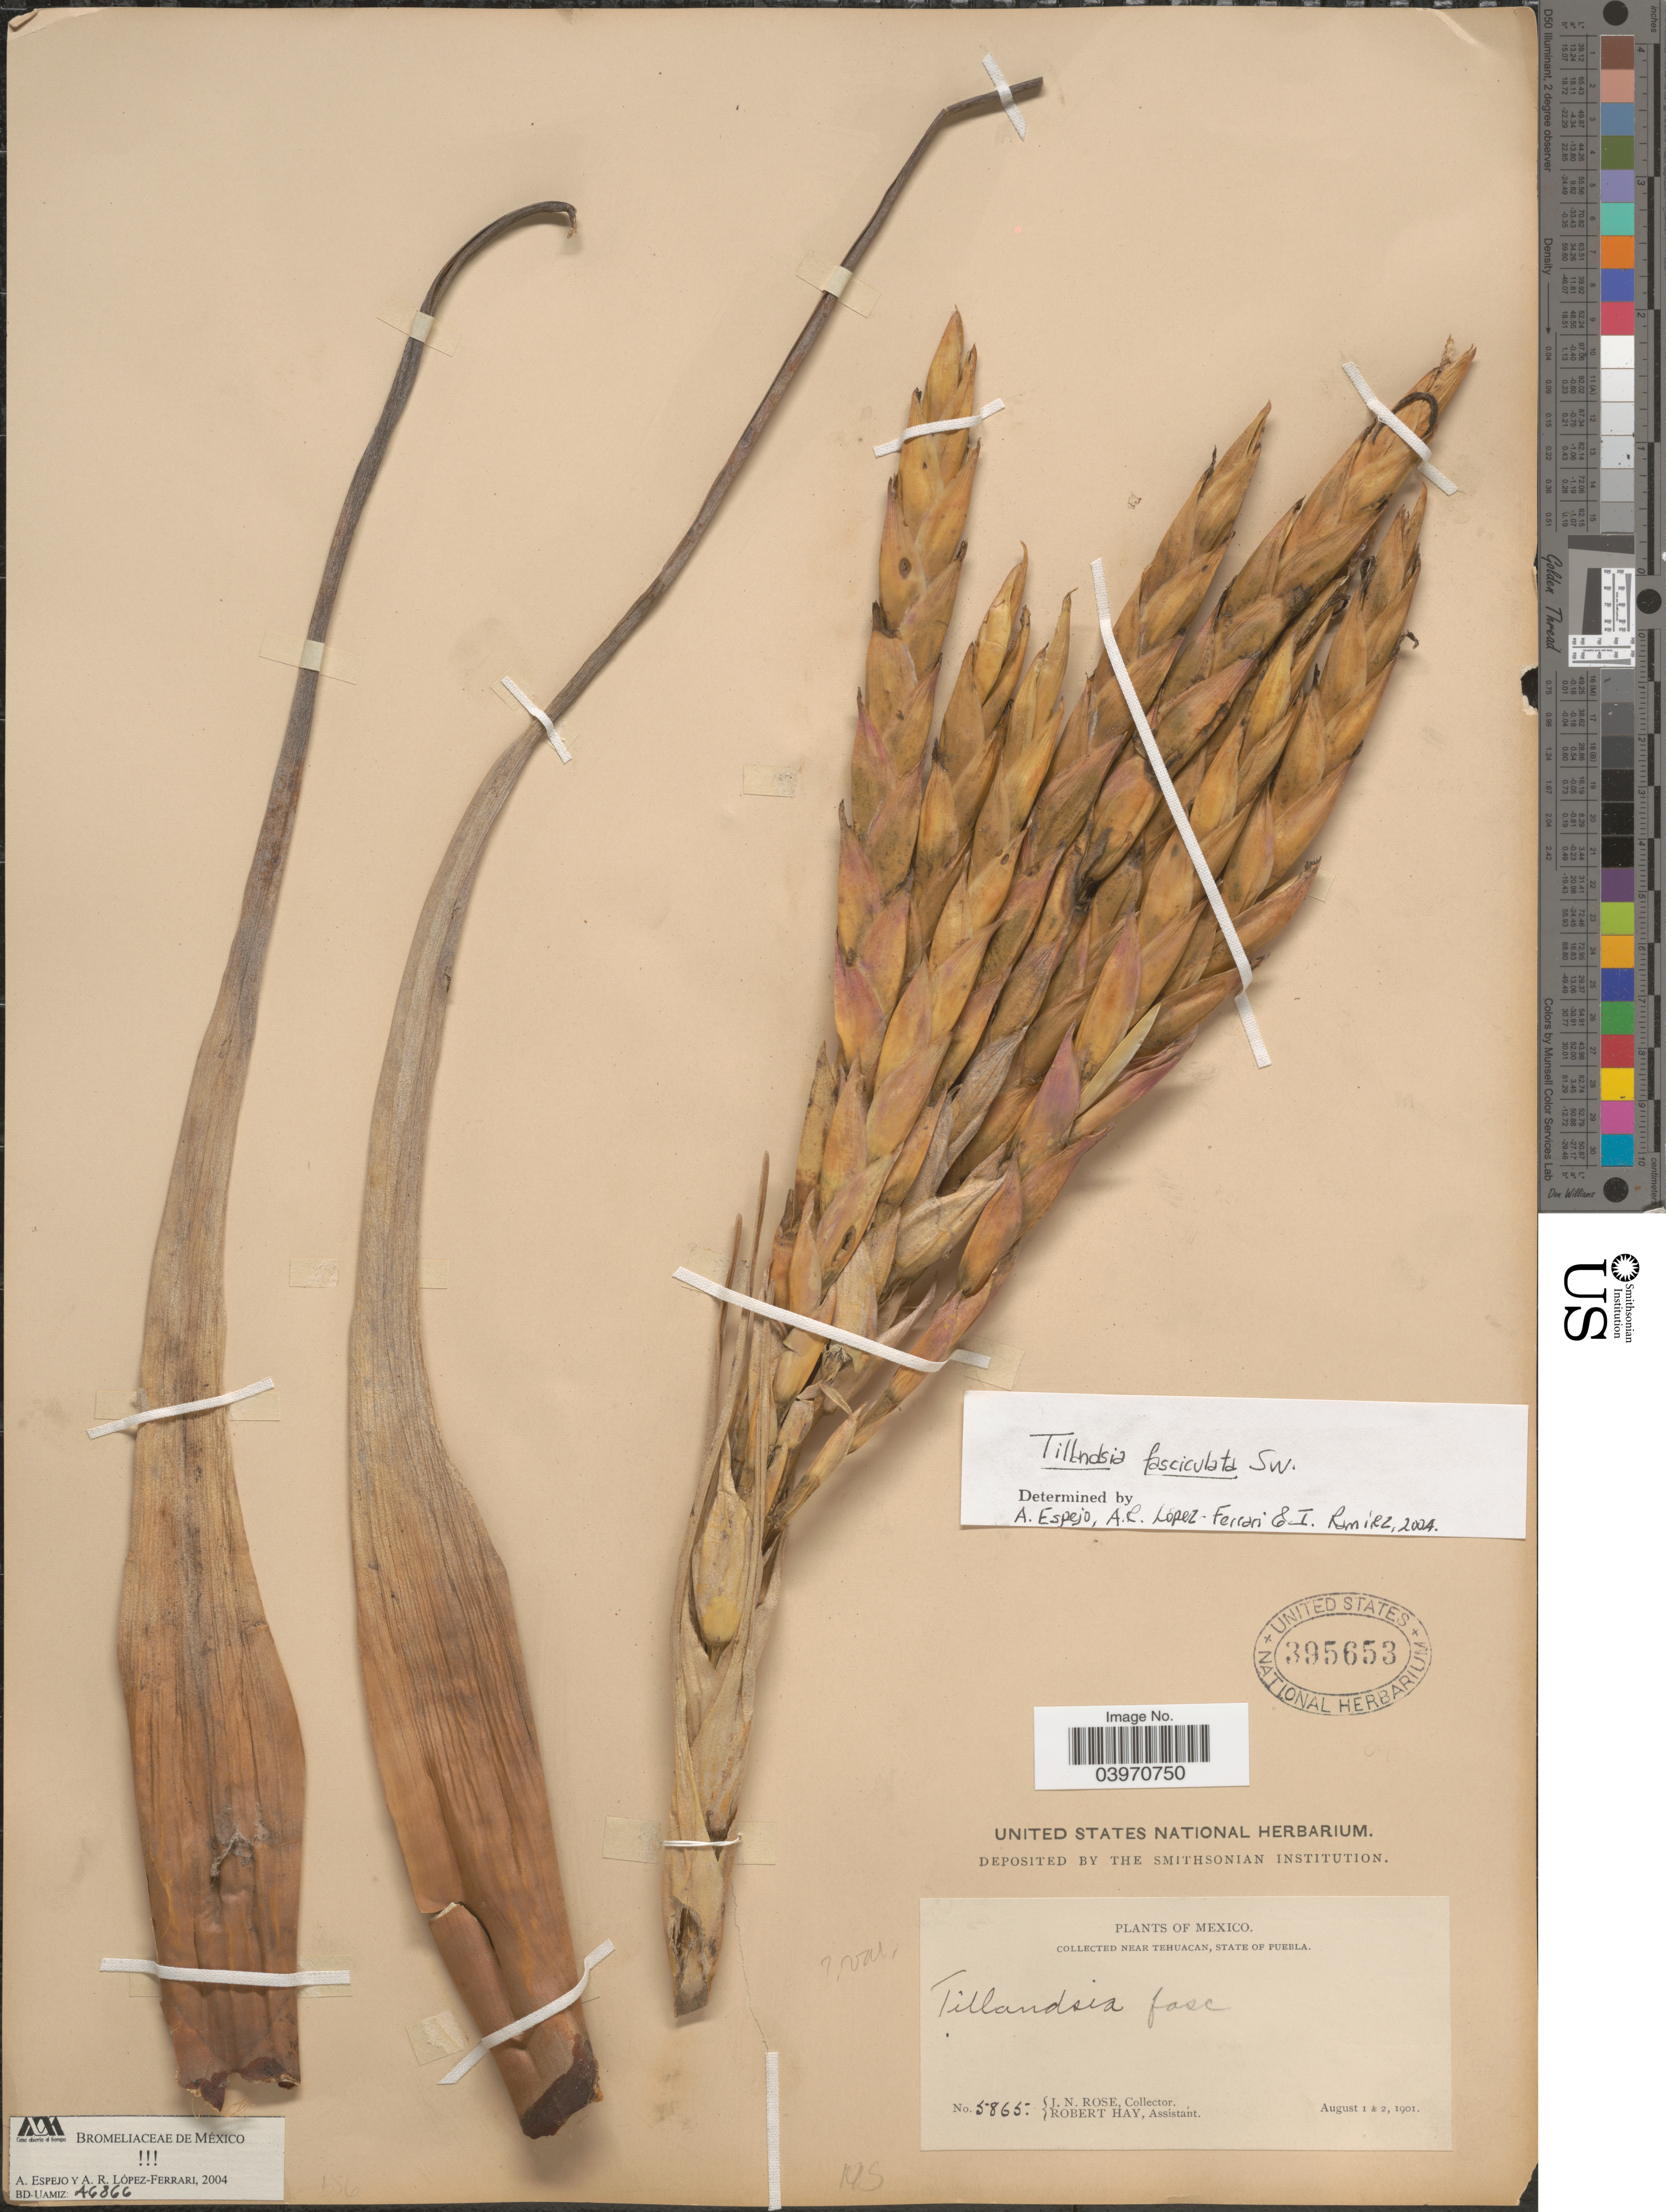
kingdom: Plantae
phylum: Tracheophyta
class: Liliopsida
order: Poales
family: Bromeliaceae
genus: Tillandsia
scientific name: Tillandsia fasciculata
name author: Sw.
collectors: J. N. Rose & R. Hay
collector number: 5865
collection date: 1901-08-01/1901-08-02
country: Mexico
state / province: Puebla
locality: Near Tehuacan.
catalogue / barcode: US 395653